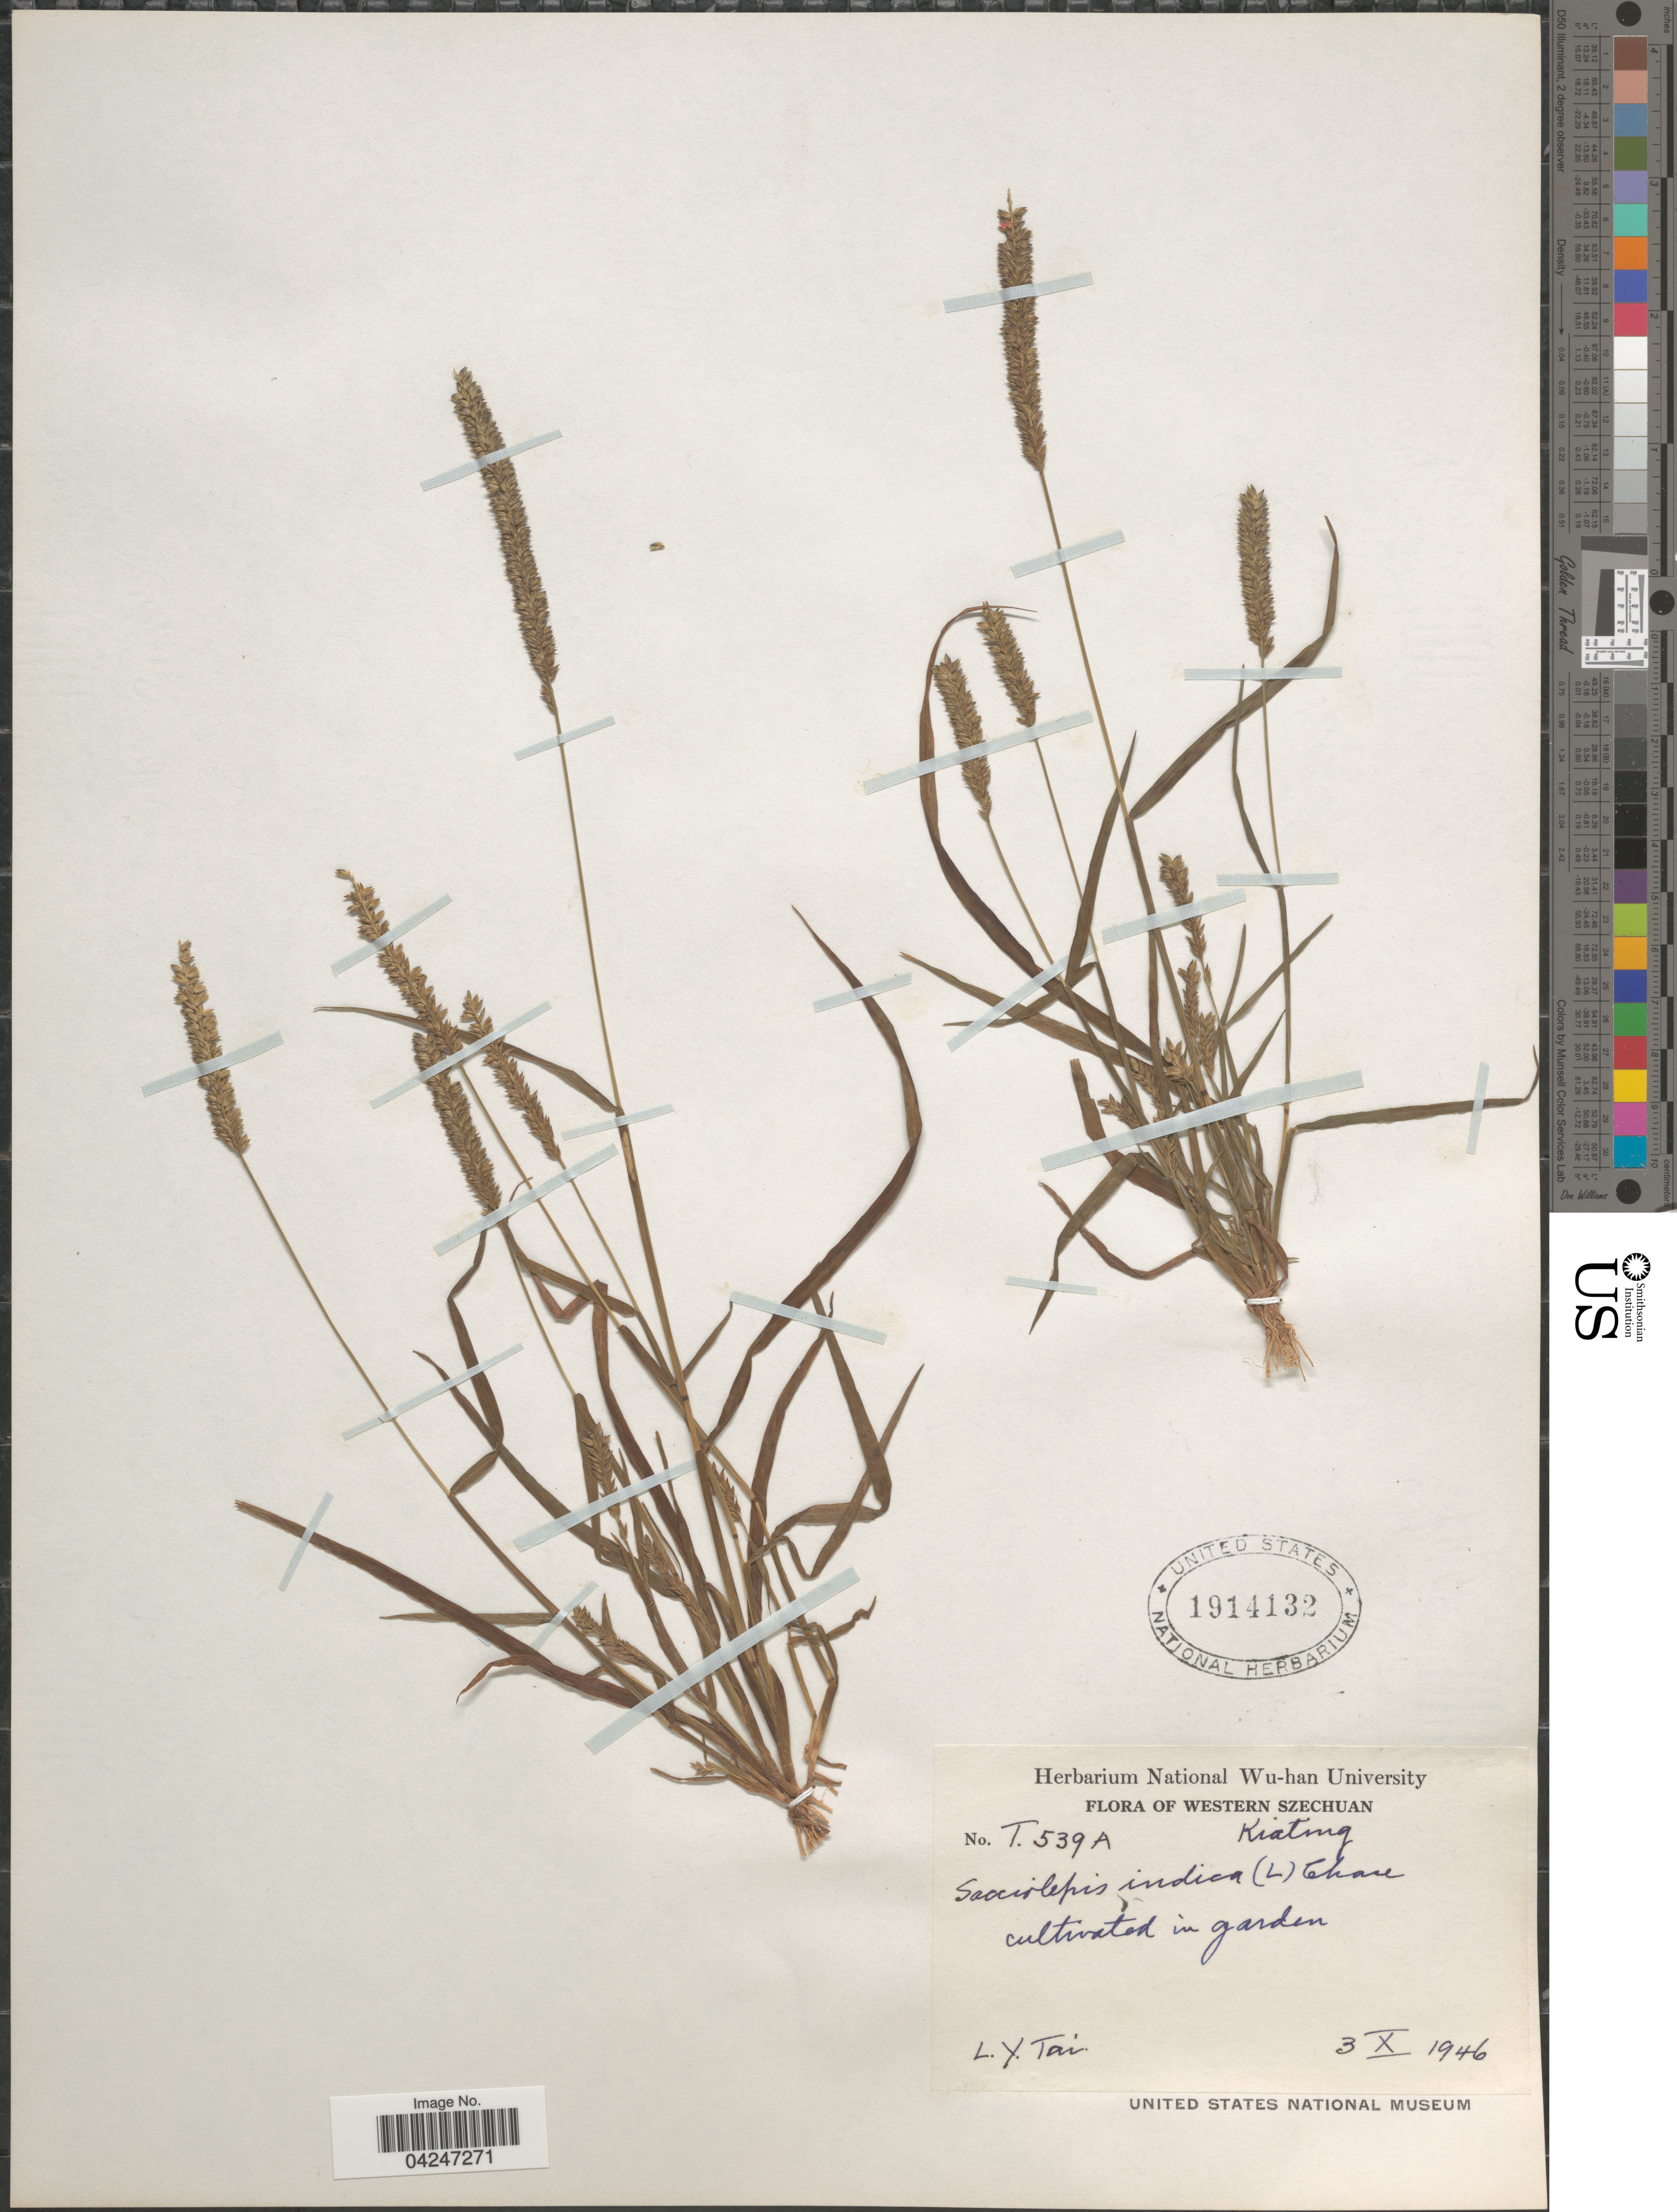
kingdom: Plantae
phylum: Tracheophyta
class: Liliopsida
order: Poales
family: Poaceae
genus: Sacciolepis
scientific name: Sacciolepis indica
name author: (L.) Chase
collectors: L. Tai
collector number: T539A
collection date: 1946-10-03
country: China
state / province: Sichuan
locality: Western Szechuan. Cultivated in garden.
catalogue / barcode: US 1914132